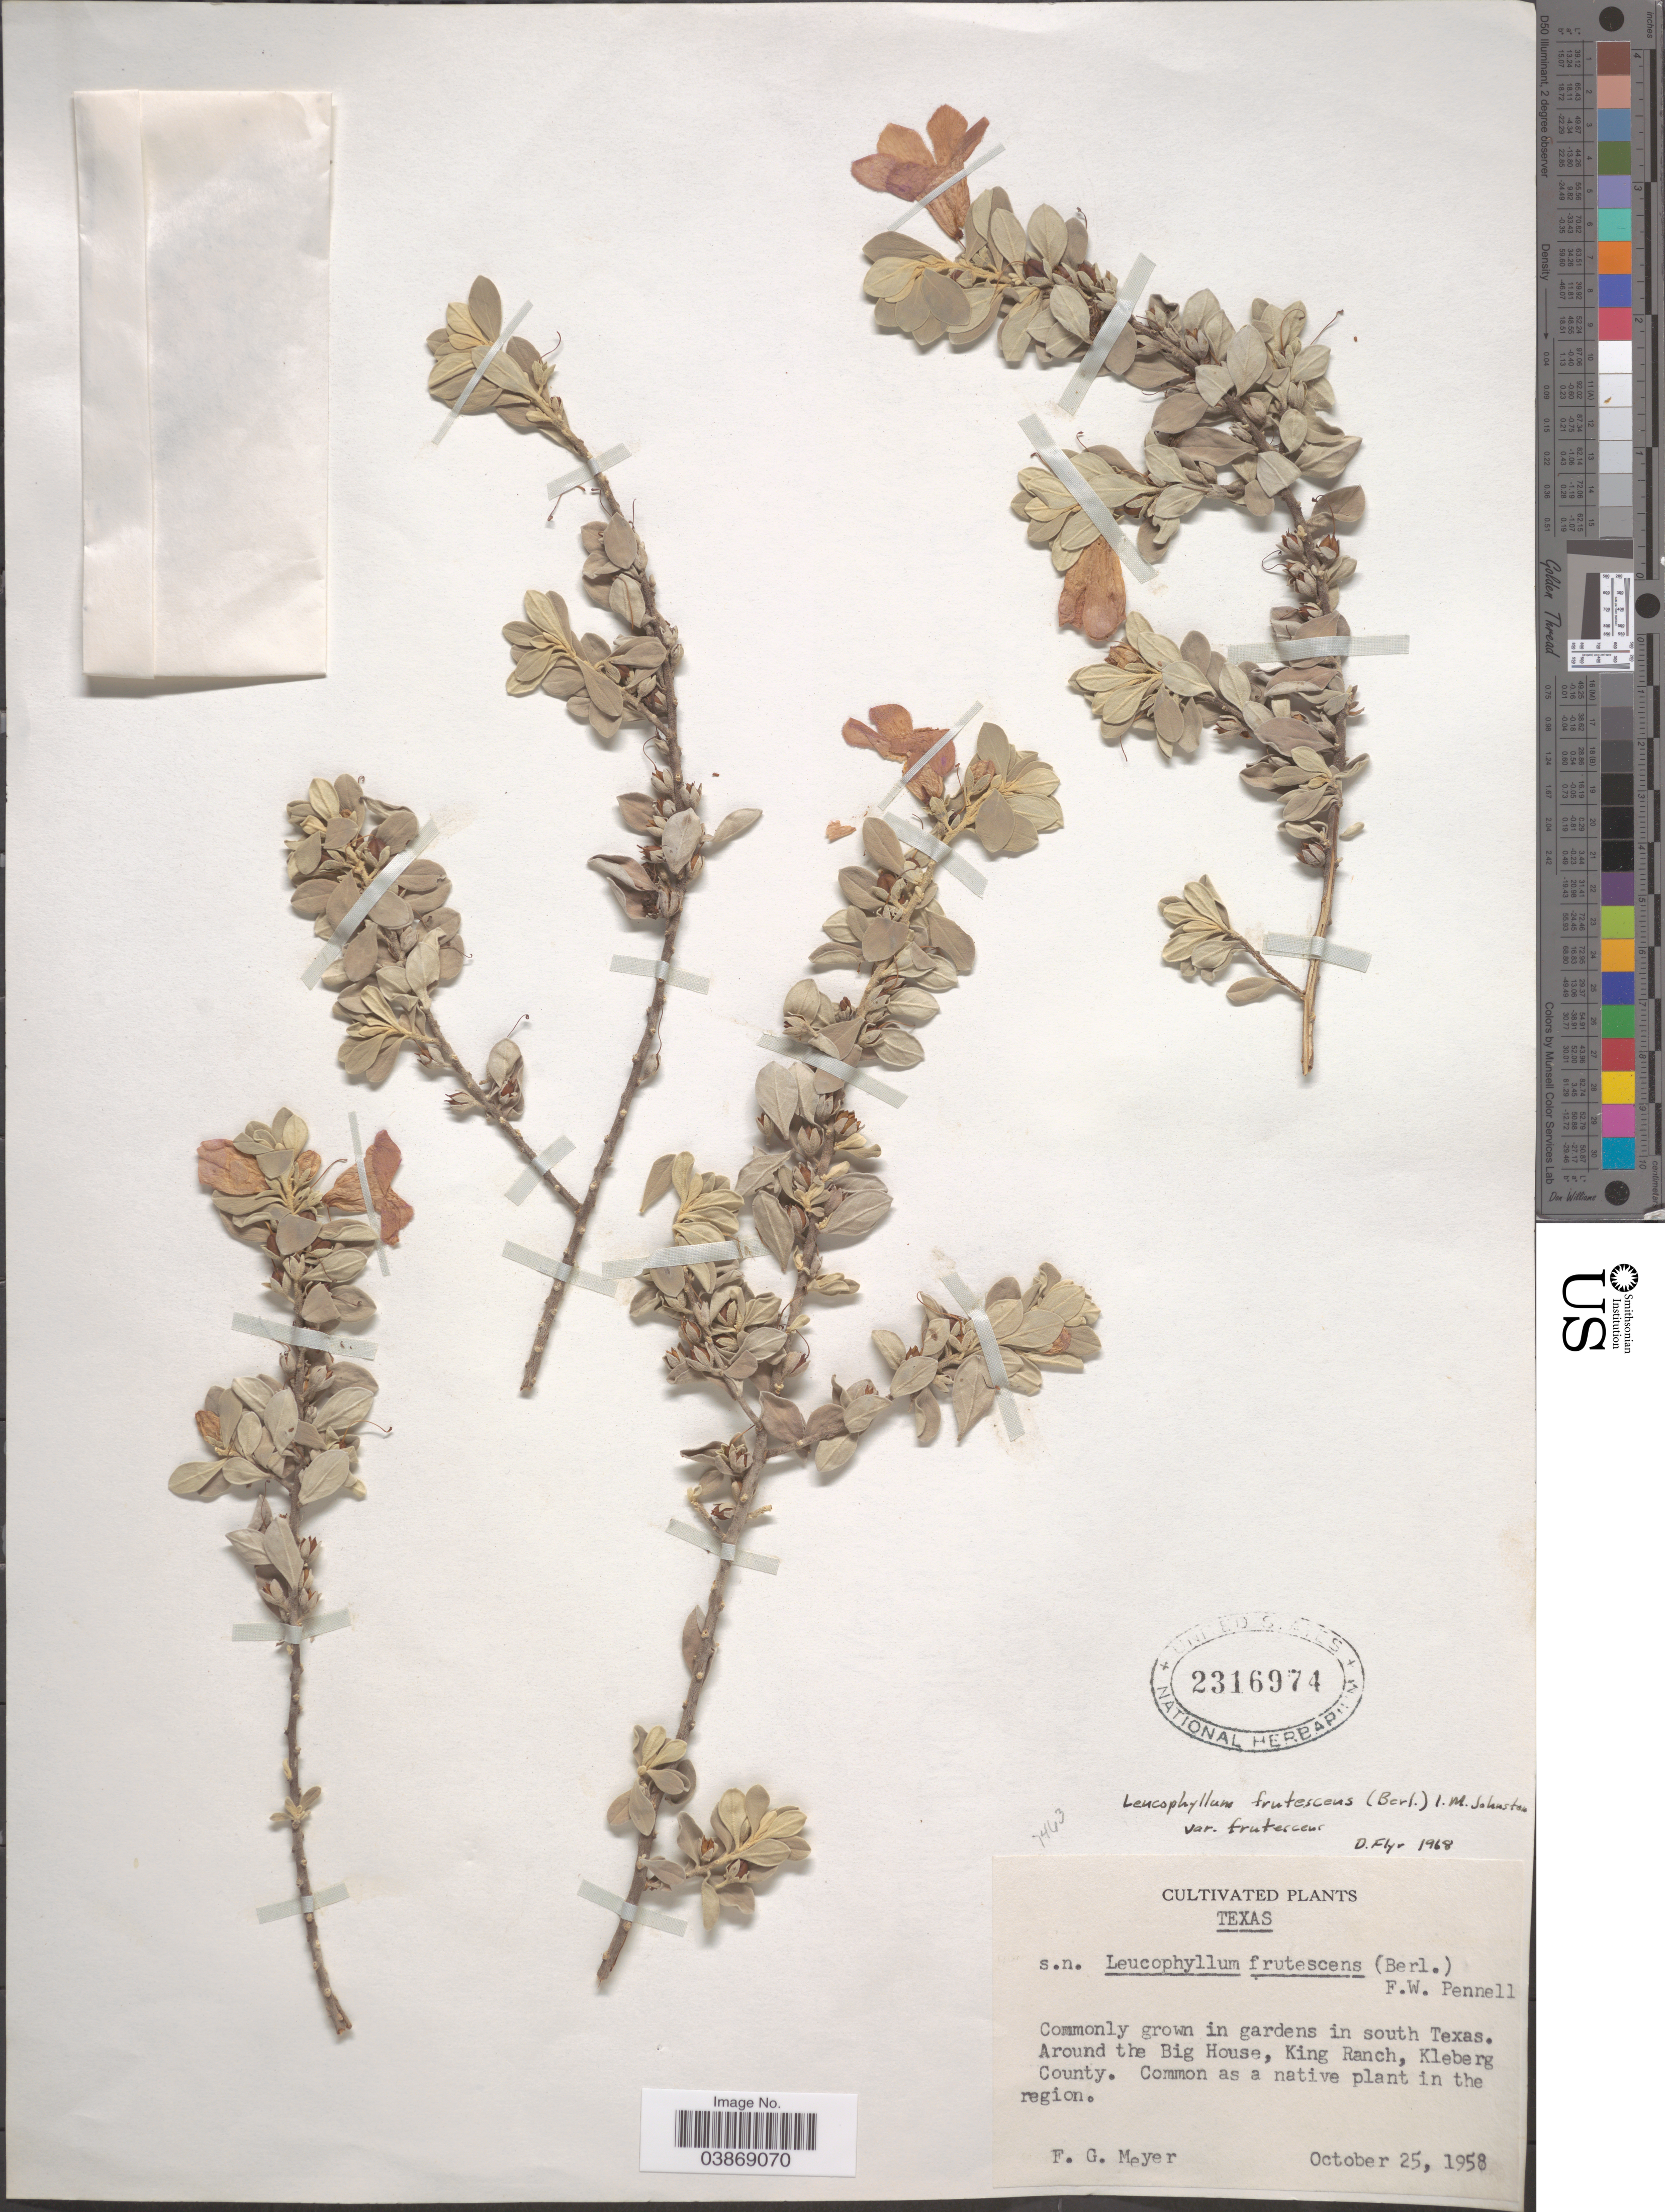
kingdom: Plantae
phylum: Tracheophyta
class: Magnoliopsida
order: Lamiales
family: Scrophulariaceae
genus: Leucophyllum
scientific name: Leucophyllum frutescens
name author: (Berland.) I.M. Johnst.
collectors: F. G. Meyer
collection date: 1958-10-25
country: United States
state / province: Texas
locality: Commonly grown in gardens in south Texas. Around the Big House, King Ranch, Kleberg County.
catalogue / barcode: US 2316974